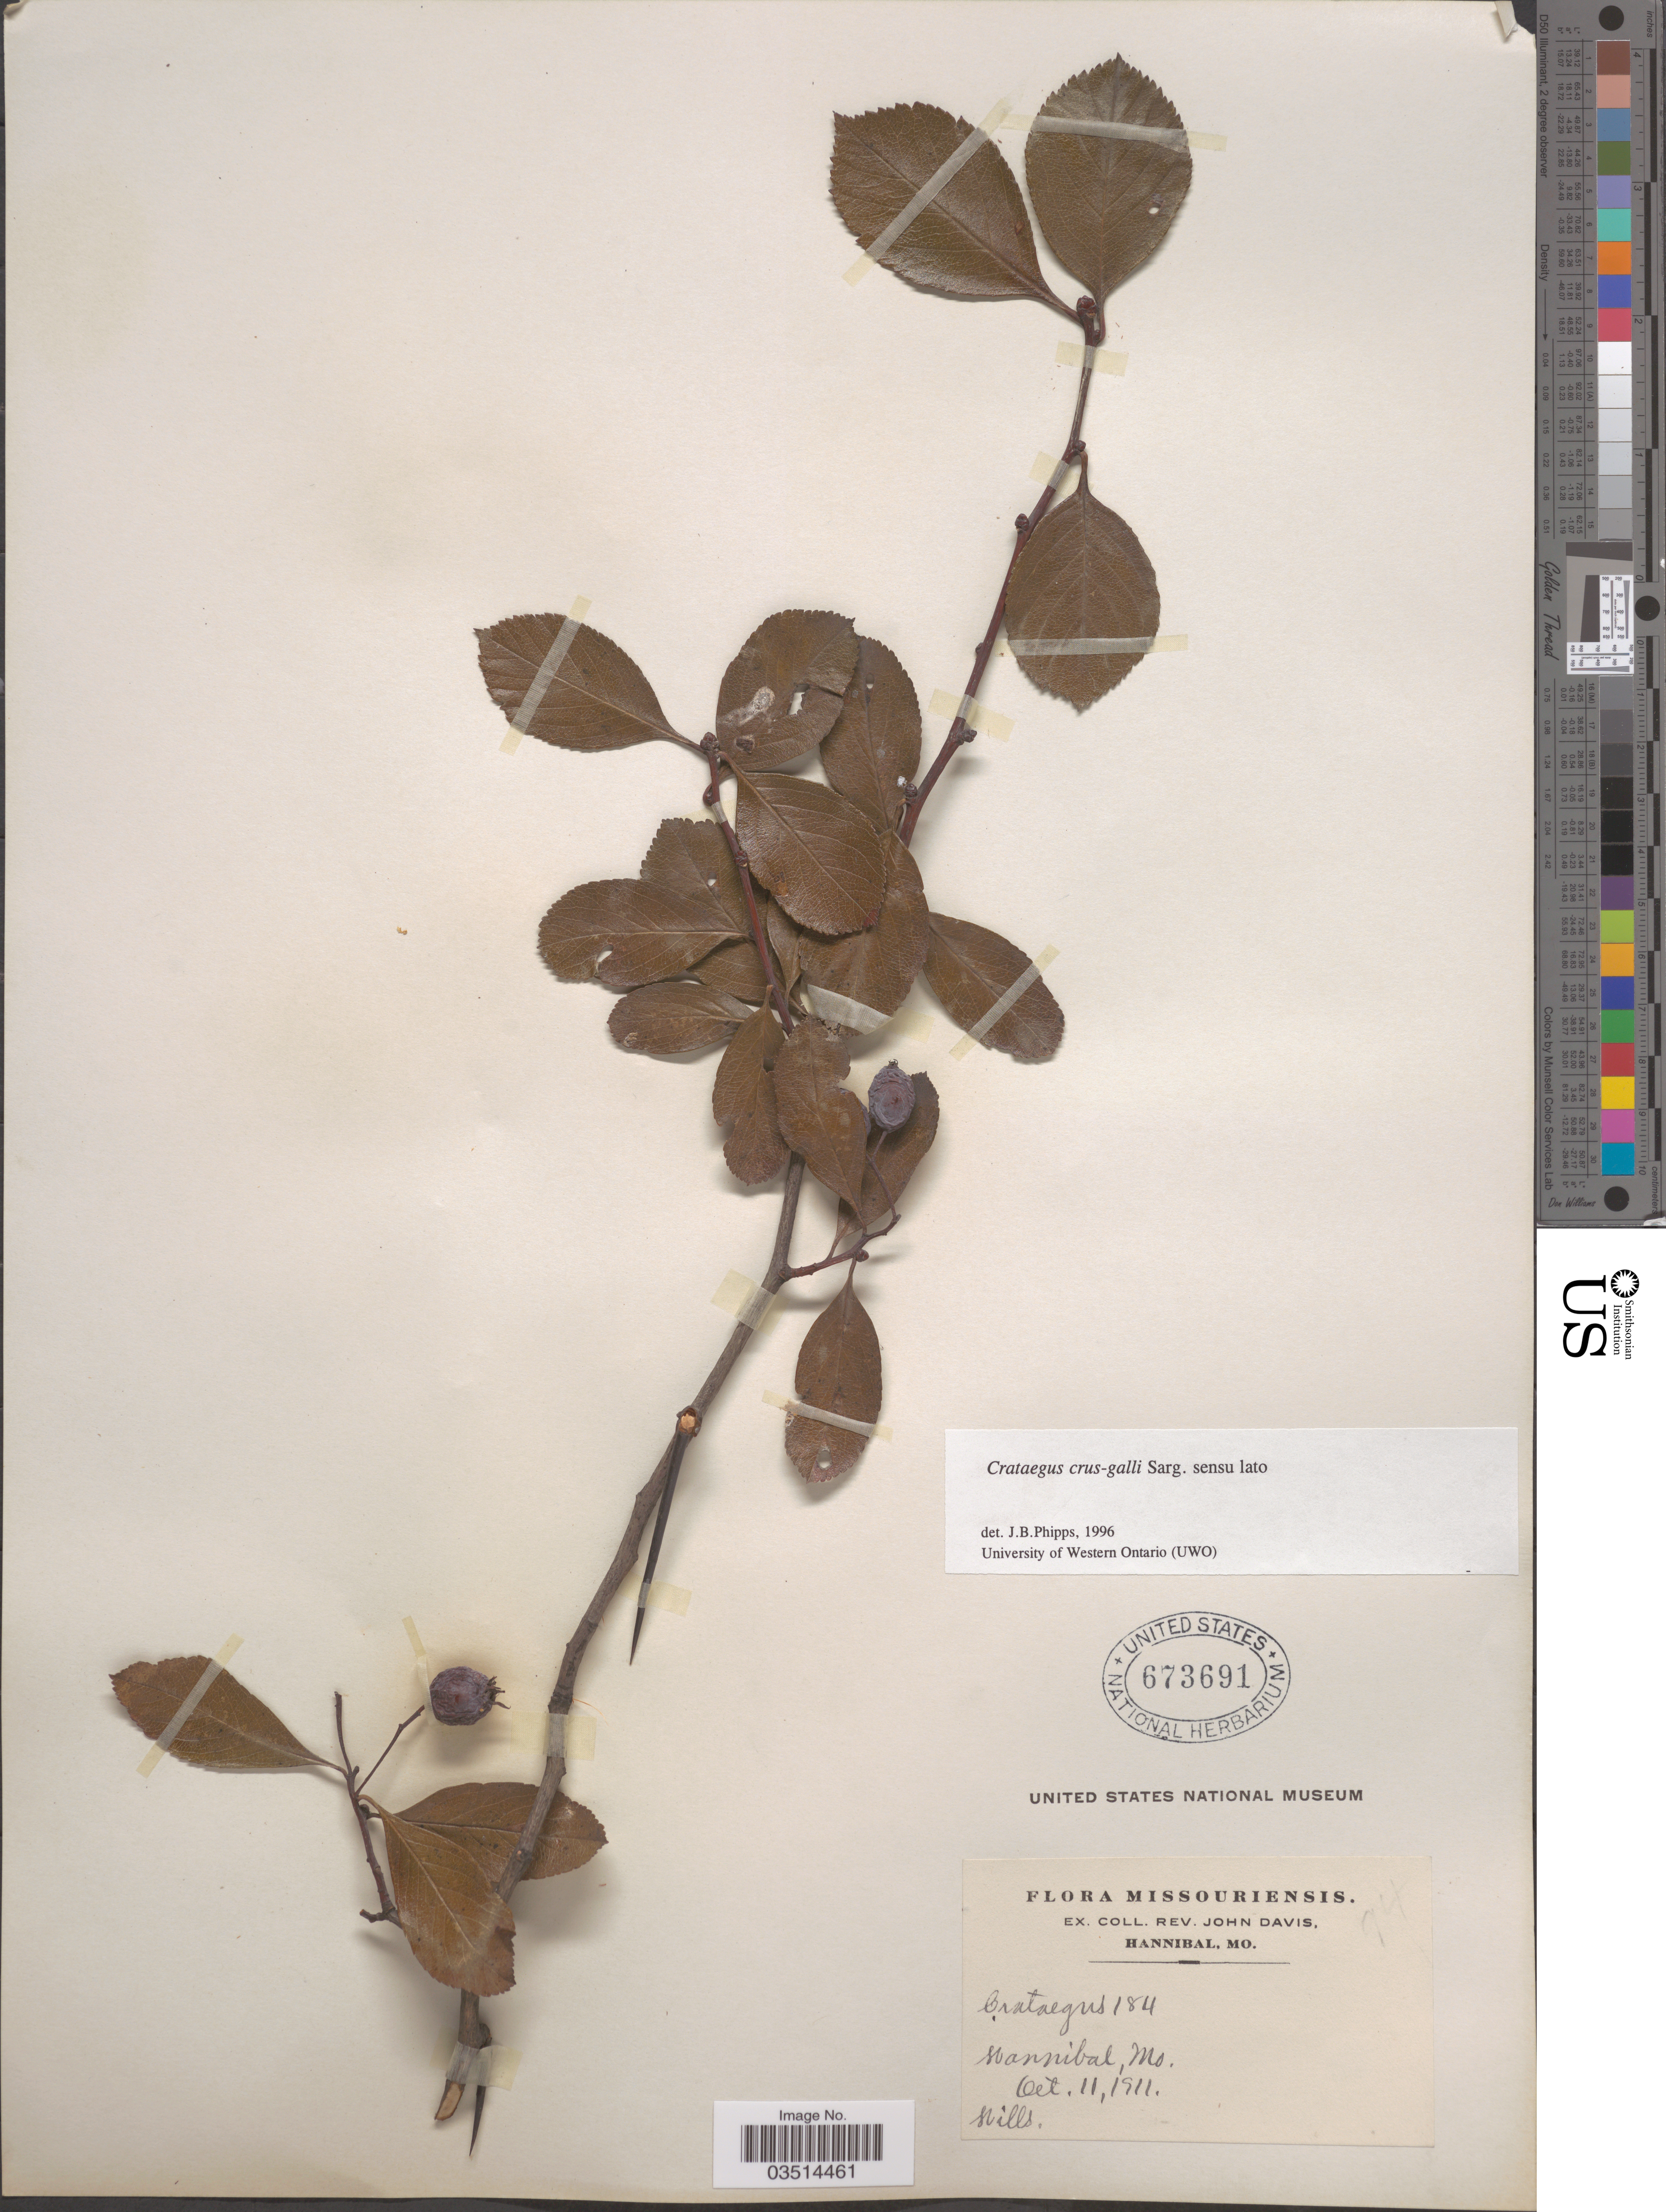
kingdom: Plantae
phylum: Tracheophyta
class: Magnoliopsida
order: Rosales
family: Rosaceae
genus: Crataegus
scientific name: Crataegus crus-galli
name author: L.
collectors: J. Davis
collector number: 184?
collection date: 1911-10-11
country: United States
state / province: Missouri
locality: Hannibal.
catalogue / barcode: US 673691